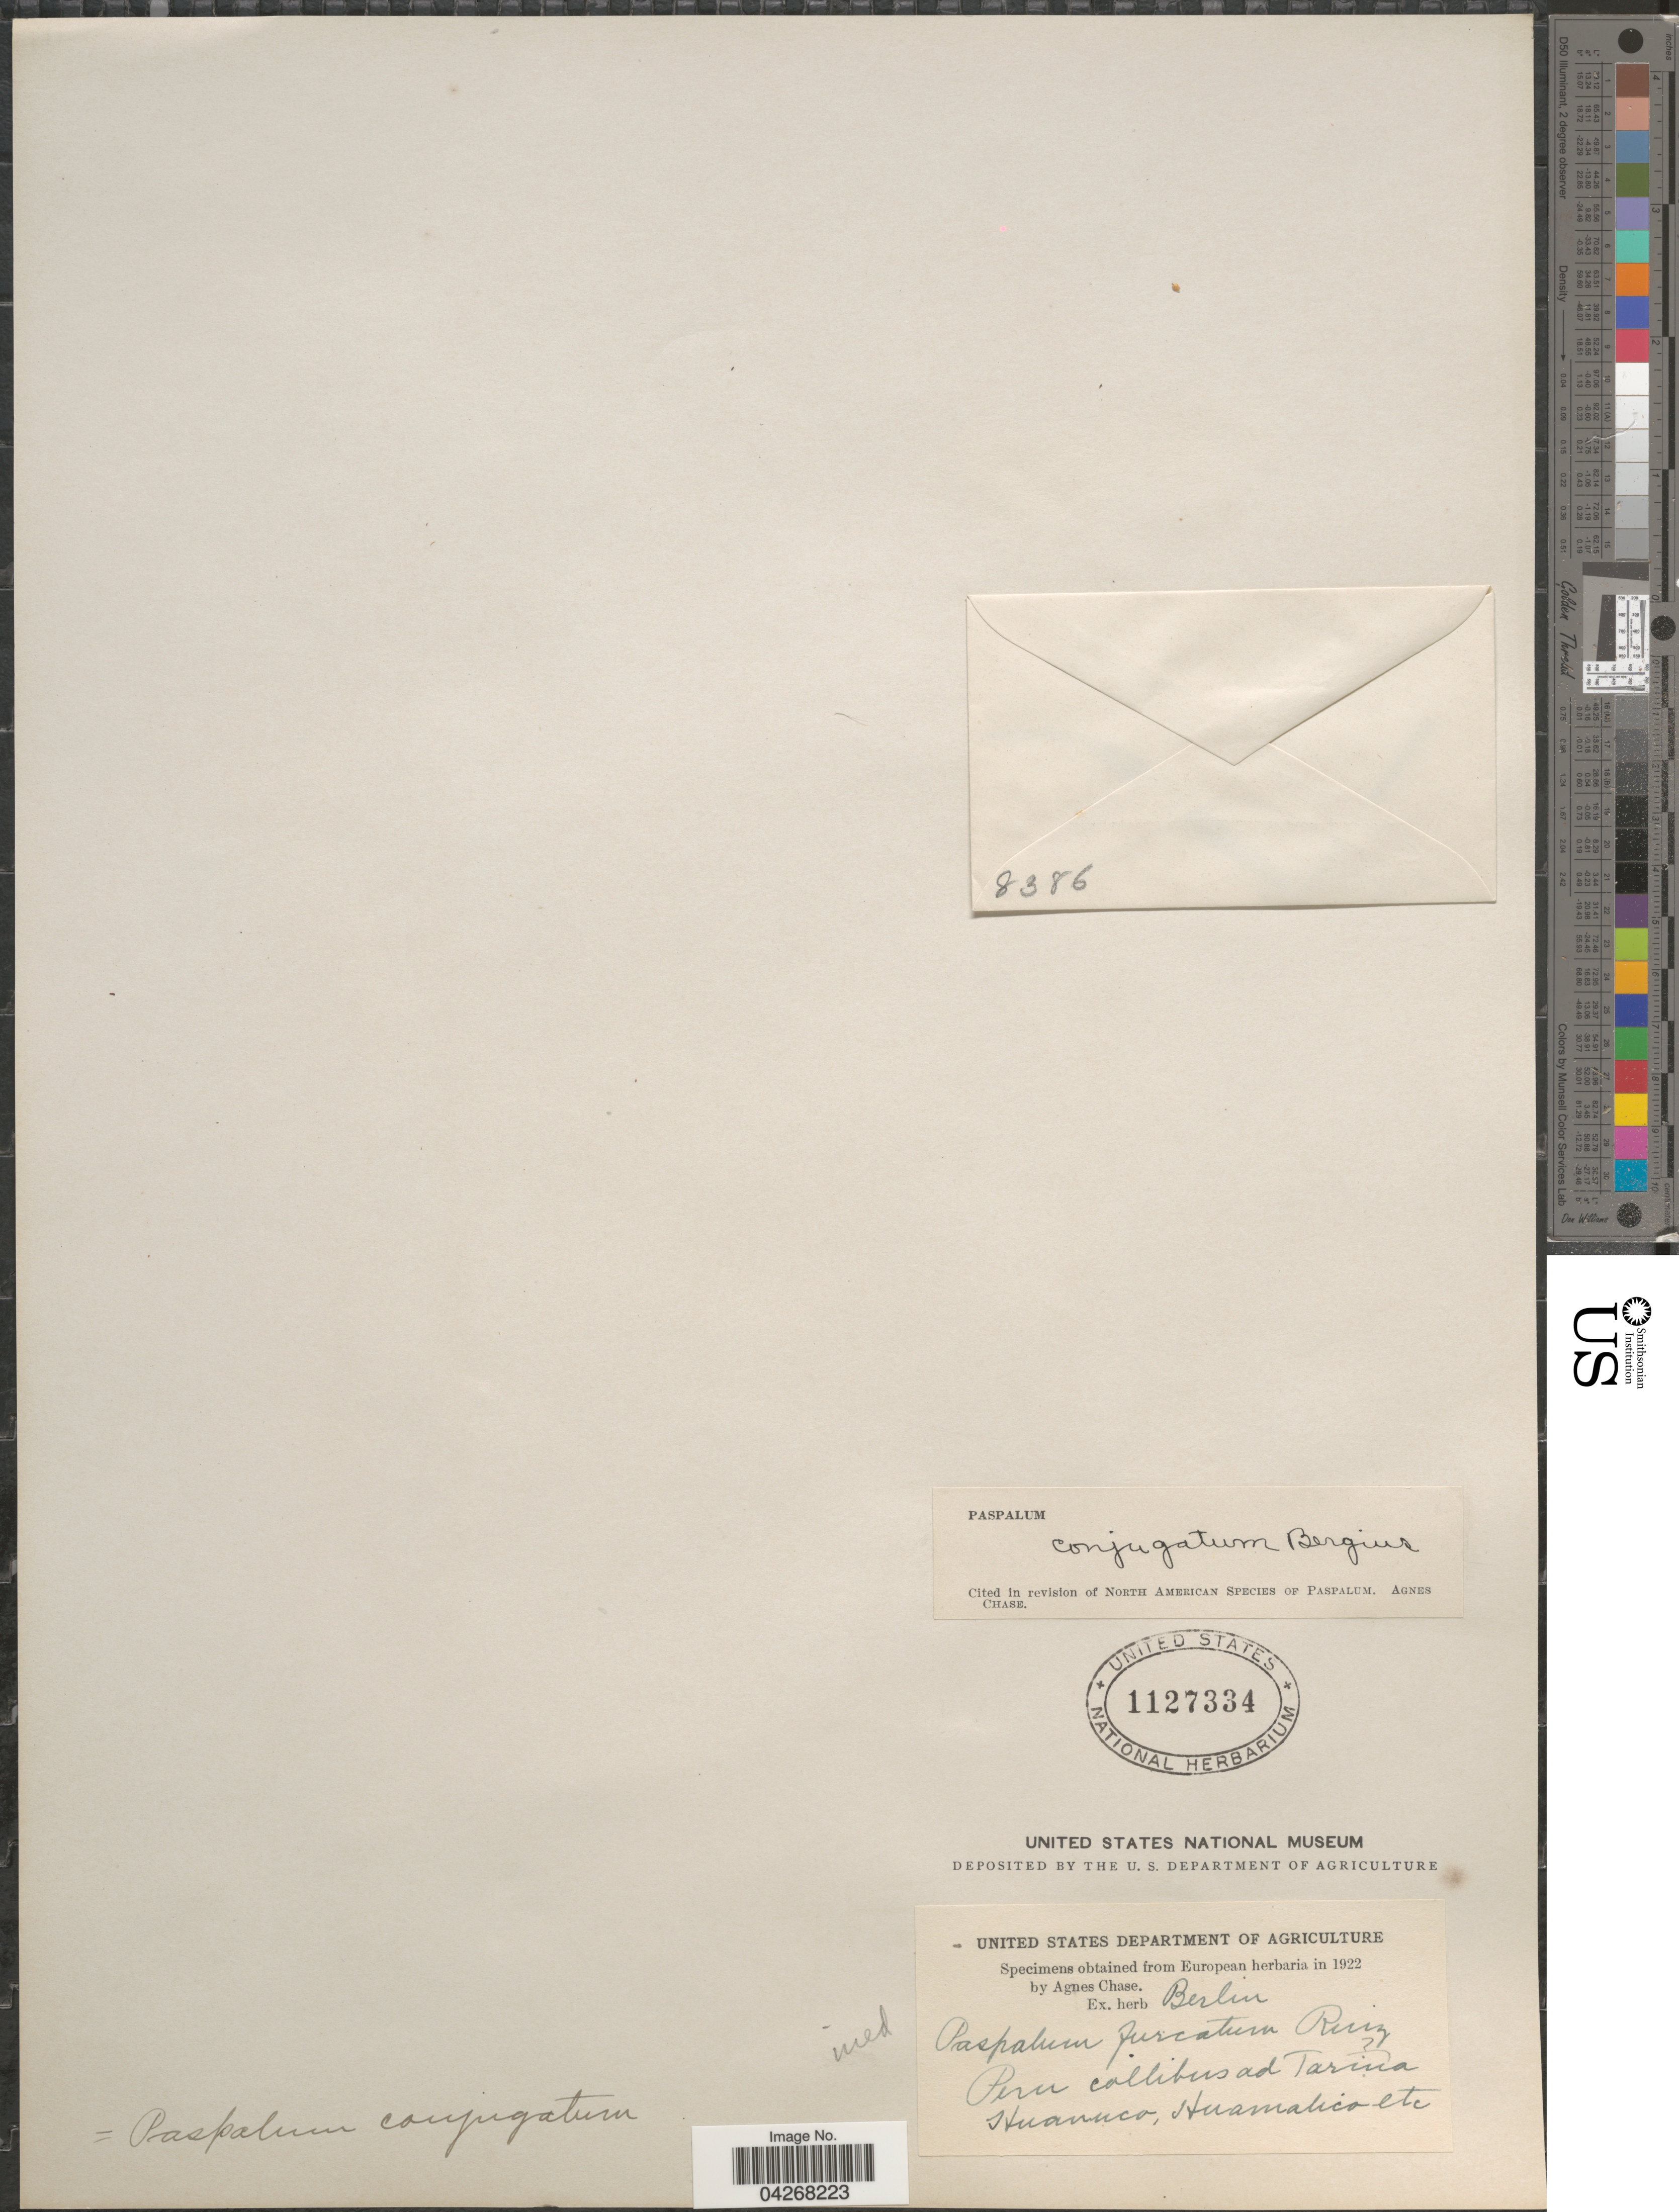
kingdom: Plantae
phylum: Tracheophyta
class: Liliopsida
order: Poales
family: Poaceae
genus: Paspalum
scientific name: Paspalum conjugatum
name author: P.J. Bergius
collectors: ex herb. Berlin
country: Peru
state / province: Huánuco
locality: Collibus ad Tarina, Huanuco, Huamalico etc.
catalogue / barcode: US 1127334